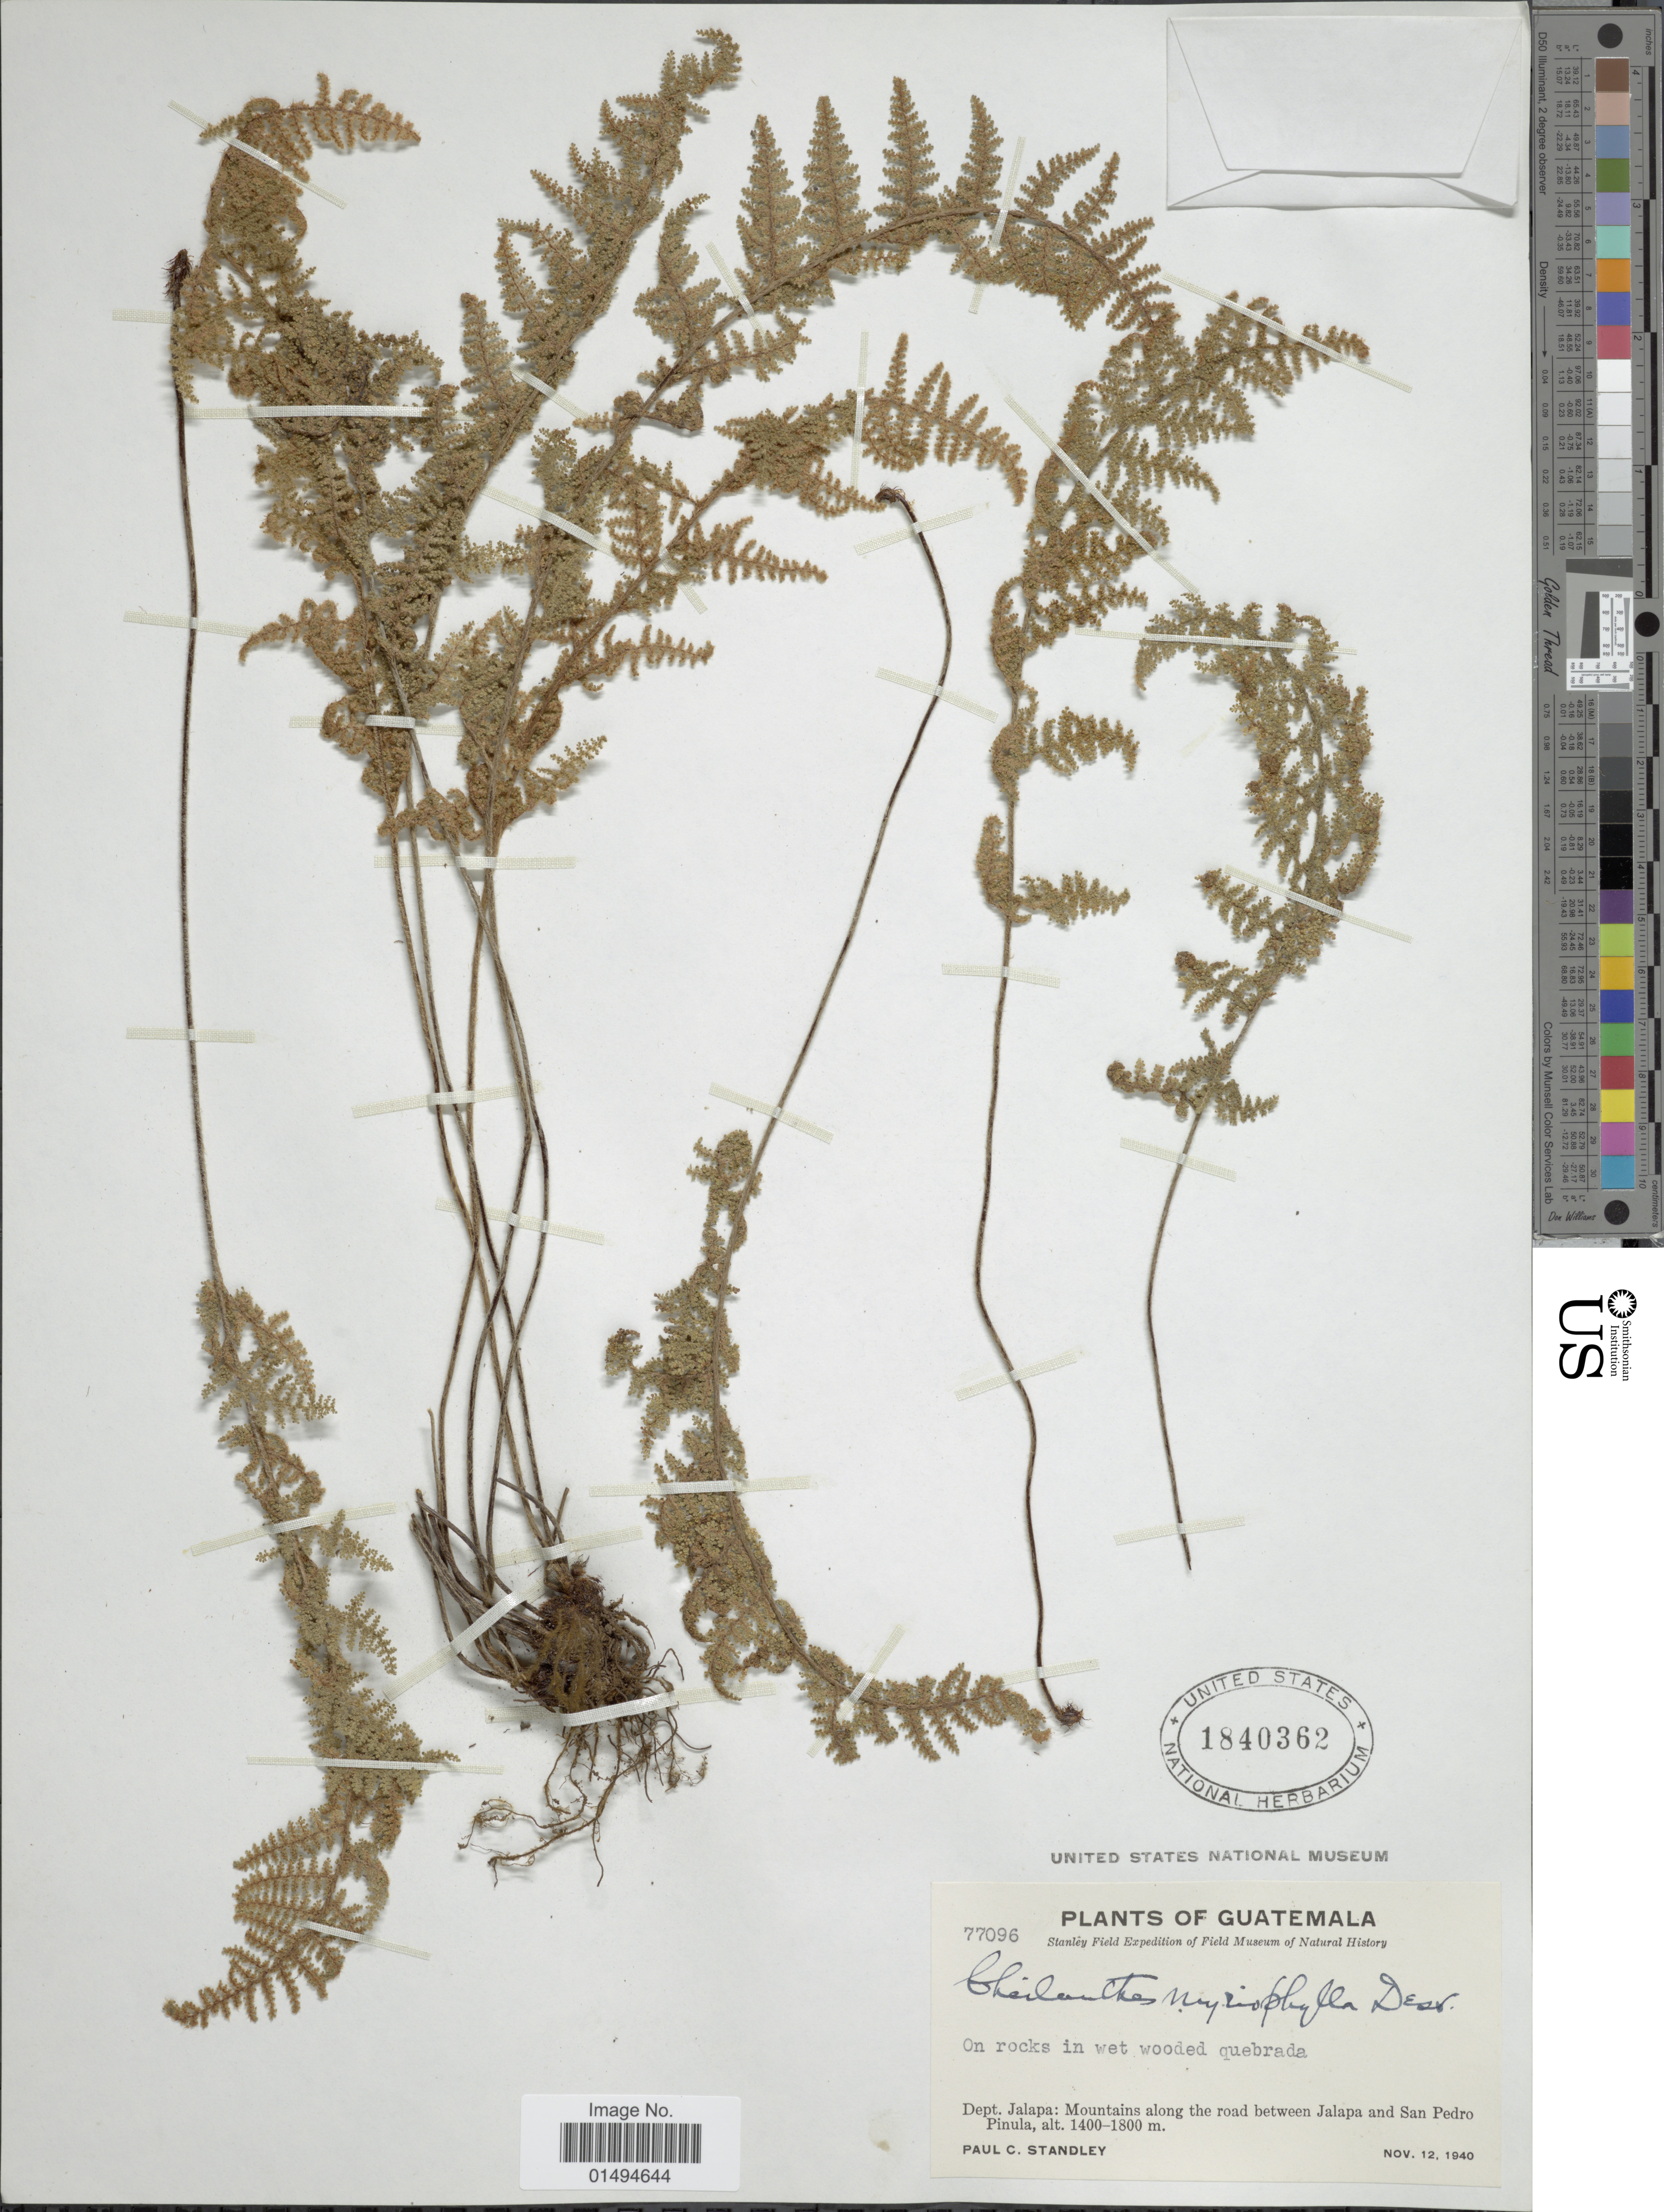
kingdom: Plantae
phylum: Tracheophyta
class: Polypodiopsida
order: Polypodiales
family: Pteridaceae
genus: Myriopteris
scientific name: Myriopteris myriophylla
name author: (Desv.) J. Sm.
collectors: P. C. Standley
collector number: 77096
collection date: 1940-11-12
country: Guatemala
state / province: Jalapa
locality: Dept. Jalapa: Mountains along the road between Jalapa and San Pedro Pinula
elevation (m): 1400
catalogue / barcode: US 1840362